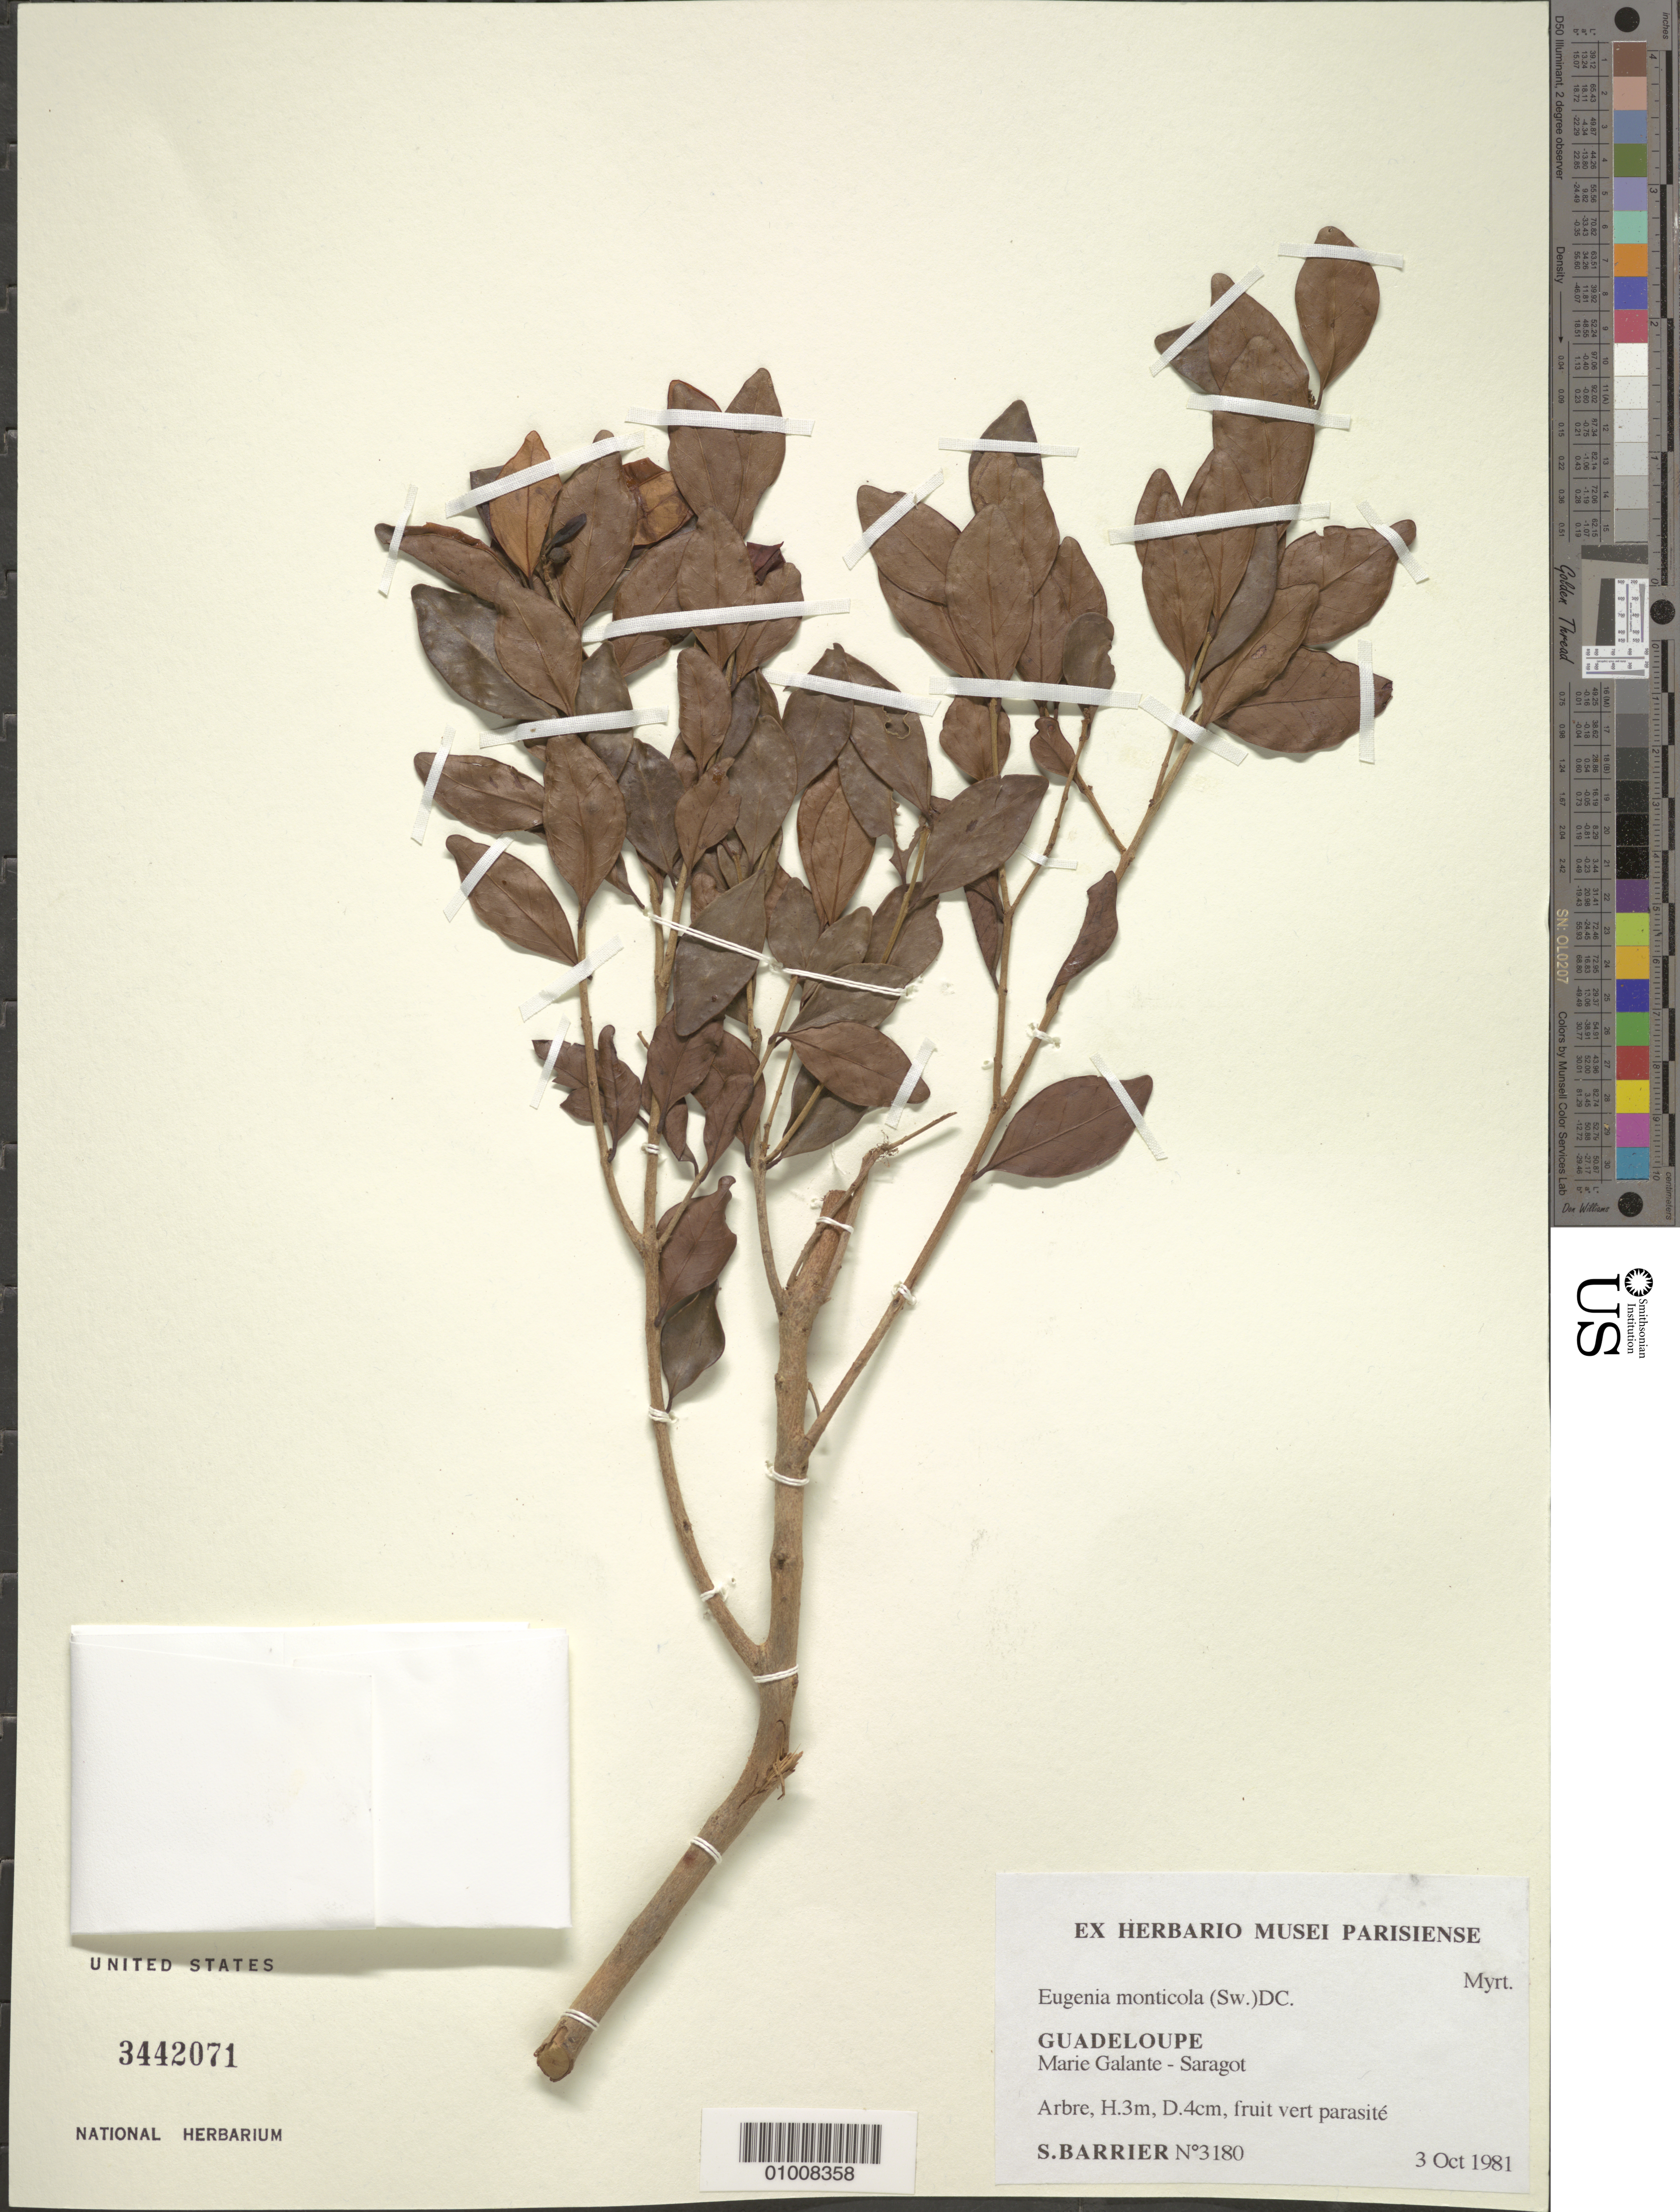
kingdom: Plantae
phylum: Tracheophyta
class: Magnoliopsida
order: Myrtales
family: Myrtaceae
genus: Eugenia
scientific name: Eugenia monticola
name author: (Sw.) DC.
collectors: S. Barrier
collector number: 3180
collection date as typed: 03 Oct 1981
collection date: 1981-10-03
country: Guadeloupe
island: Marie Galante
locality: Saragot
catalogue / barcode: US 3442071